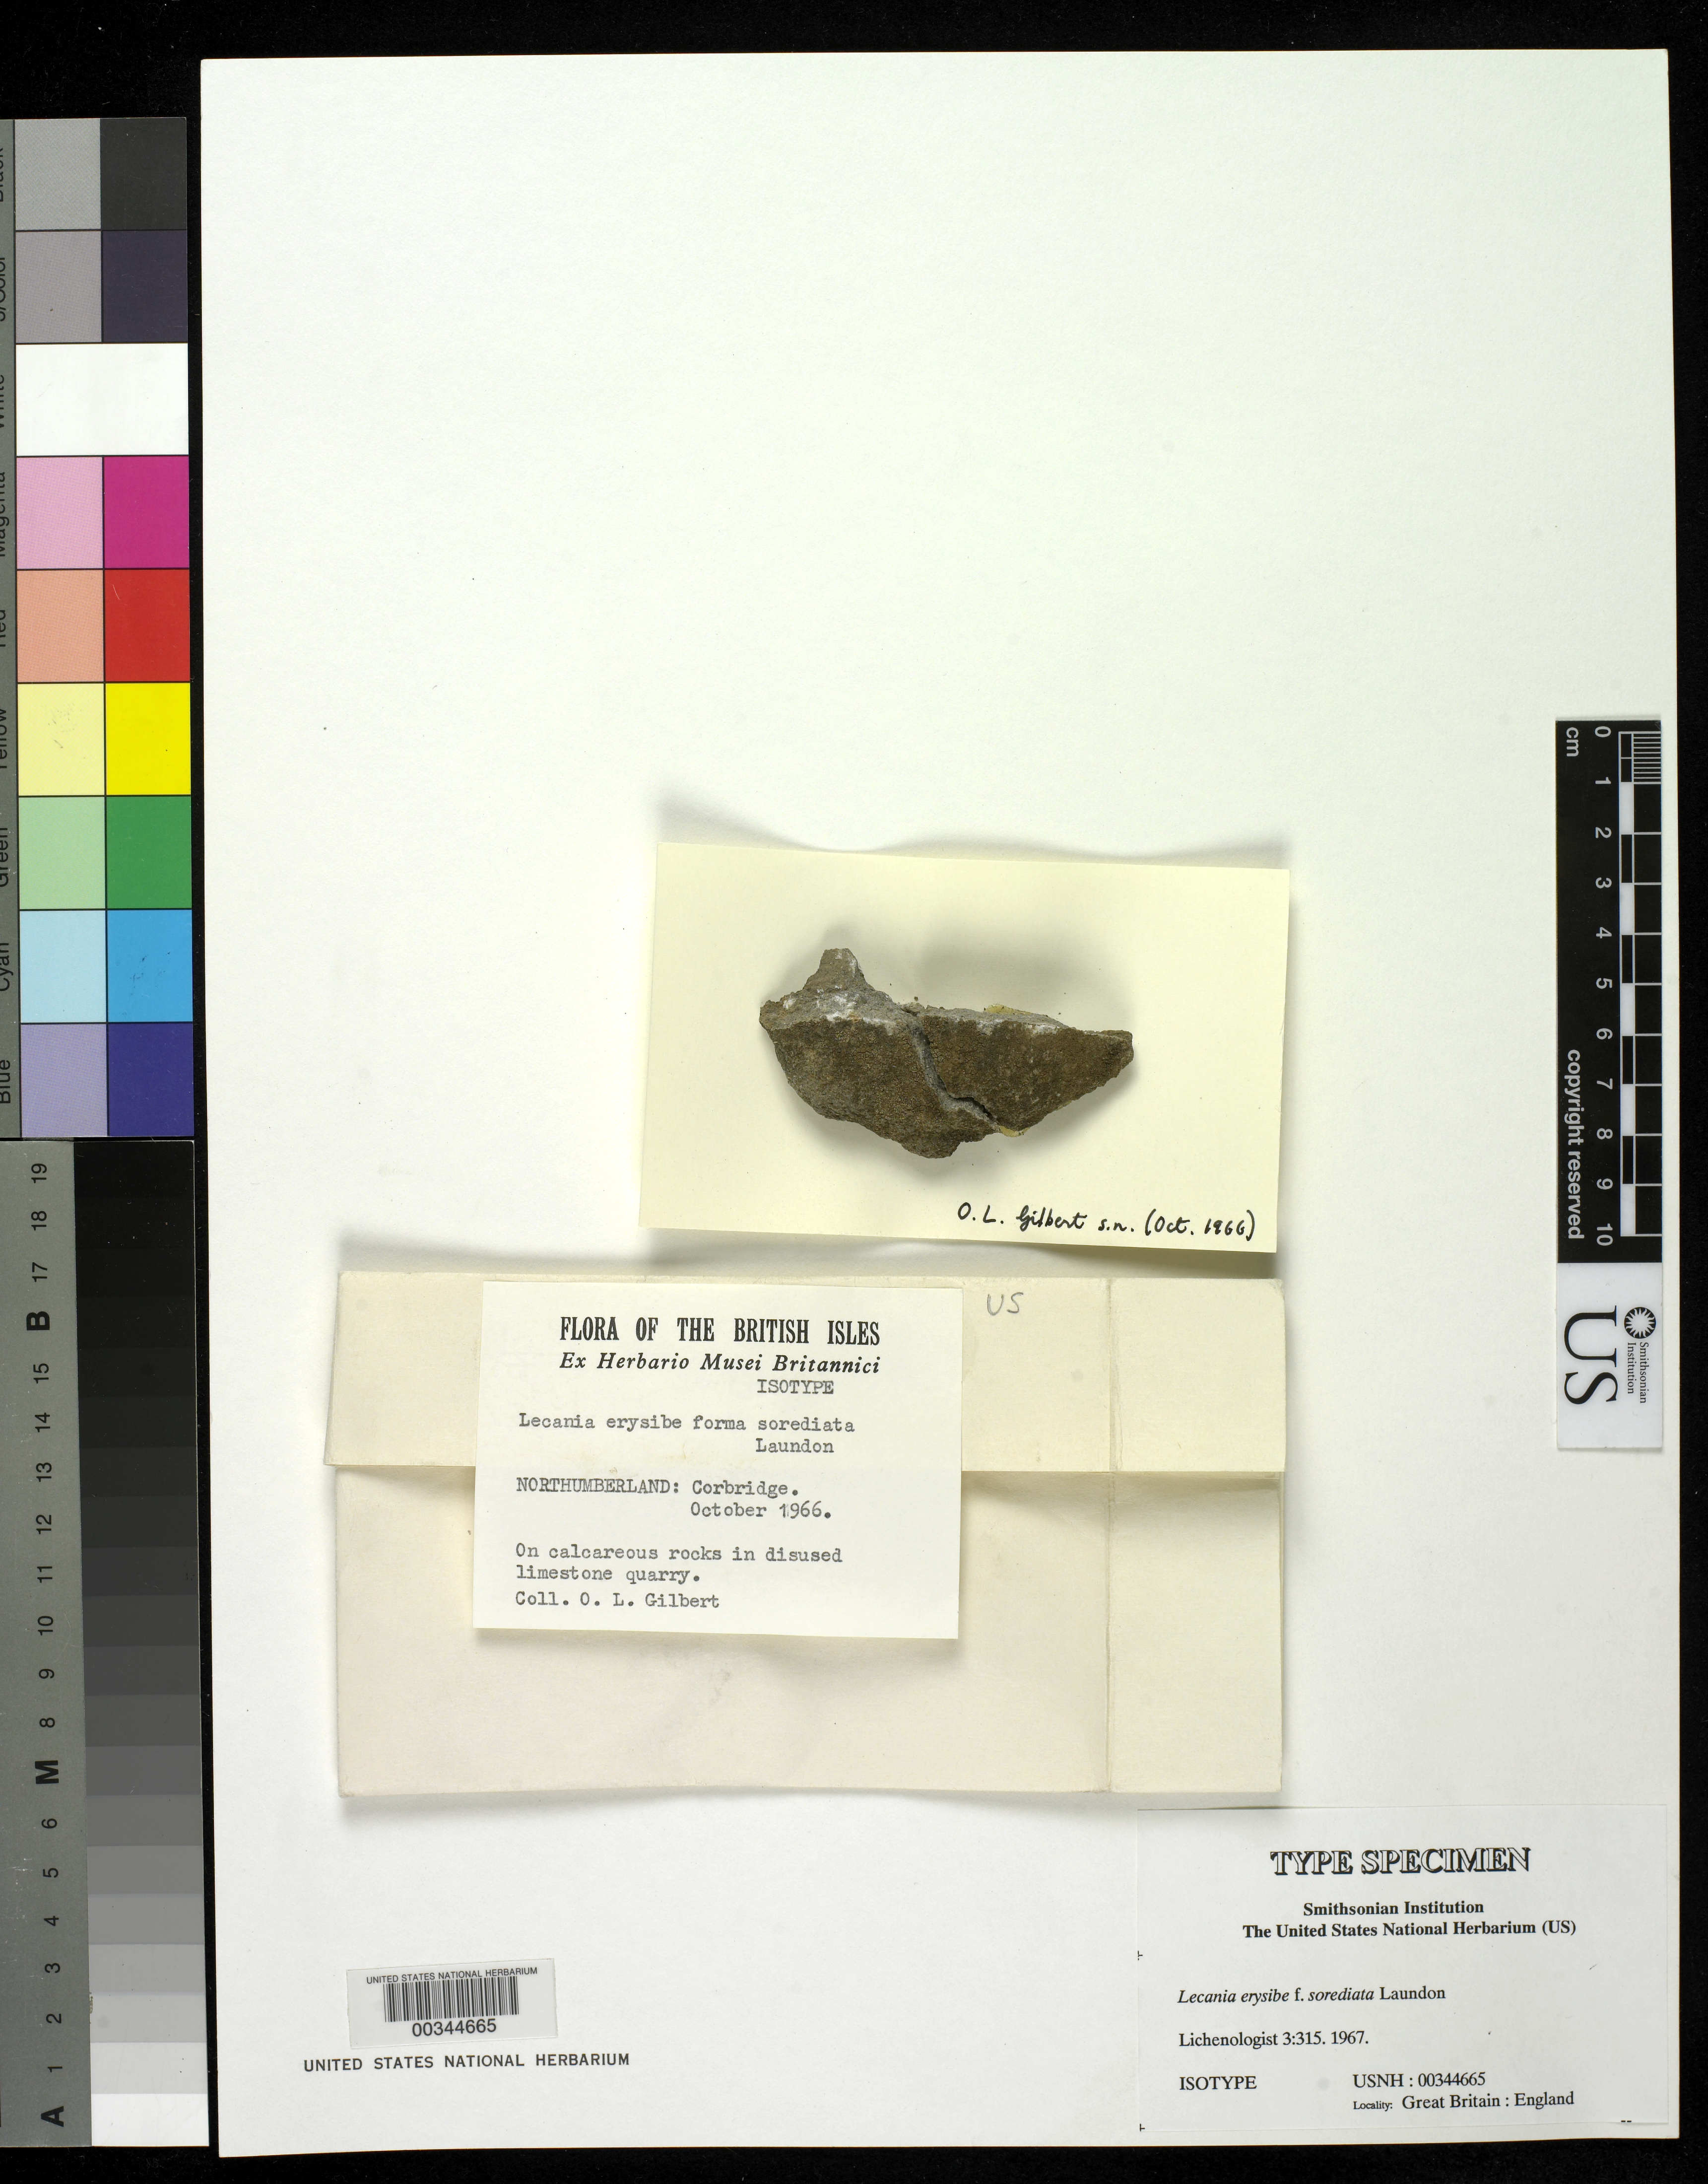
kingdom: Fungi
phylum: Ascomycota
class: Lecanoromycetes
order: Lecanorales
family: Ramalinaceae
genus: Lecania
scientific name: Lecania erysibe f. sorediata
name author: J.R. Laundon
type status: Isotype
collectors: O. L. Gilbert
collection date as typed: Oct 1966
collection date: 1966-10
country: United Kingdom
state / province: England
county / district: Northumberland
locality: Corbridge.